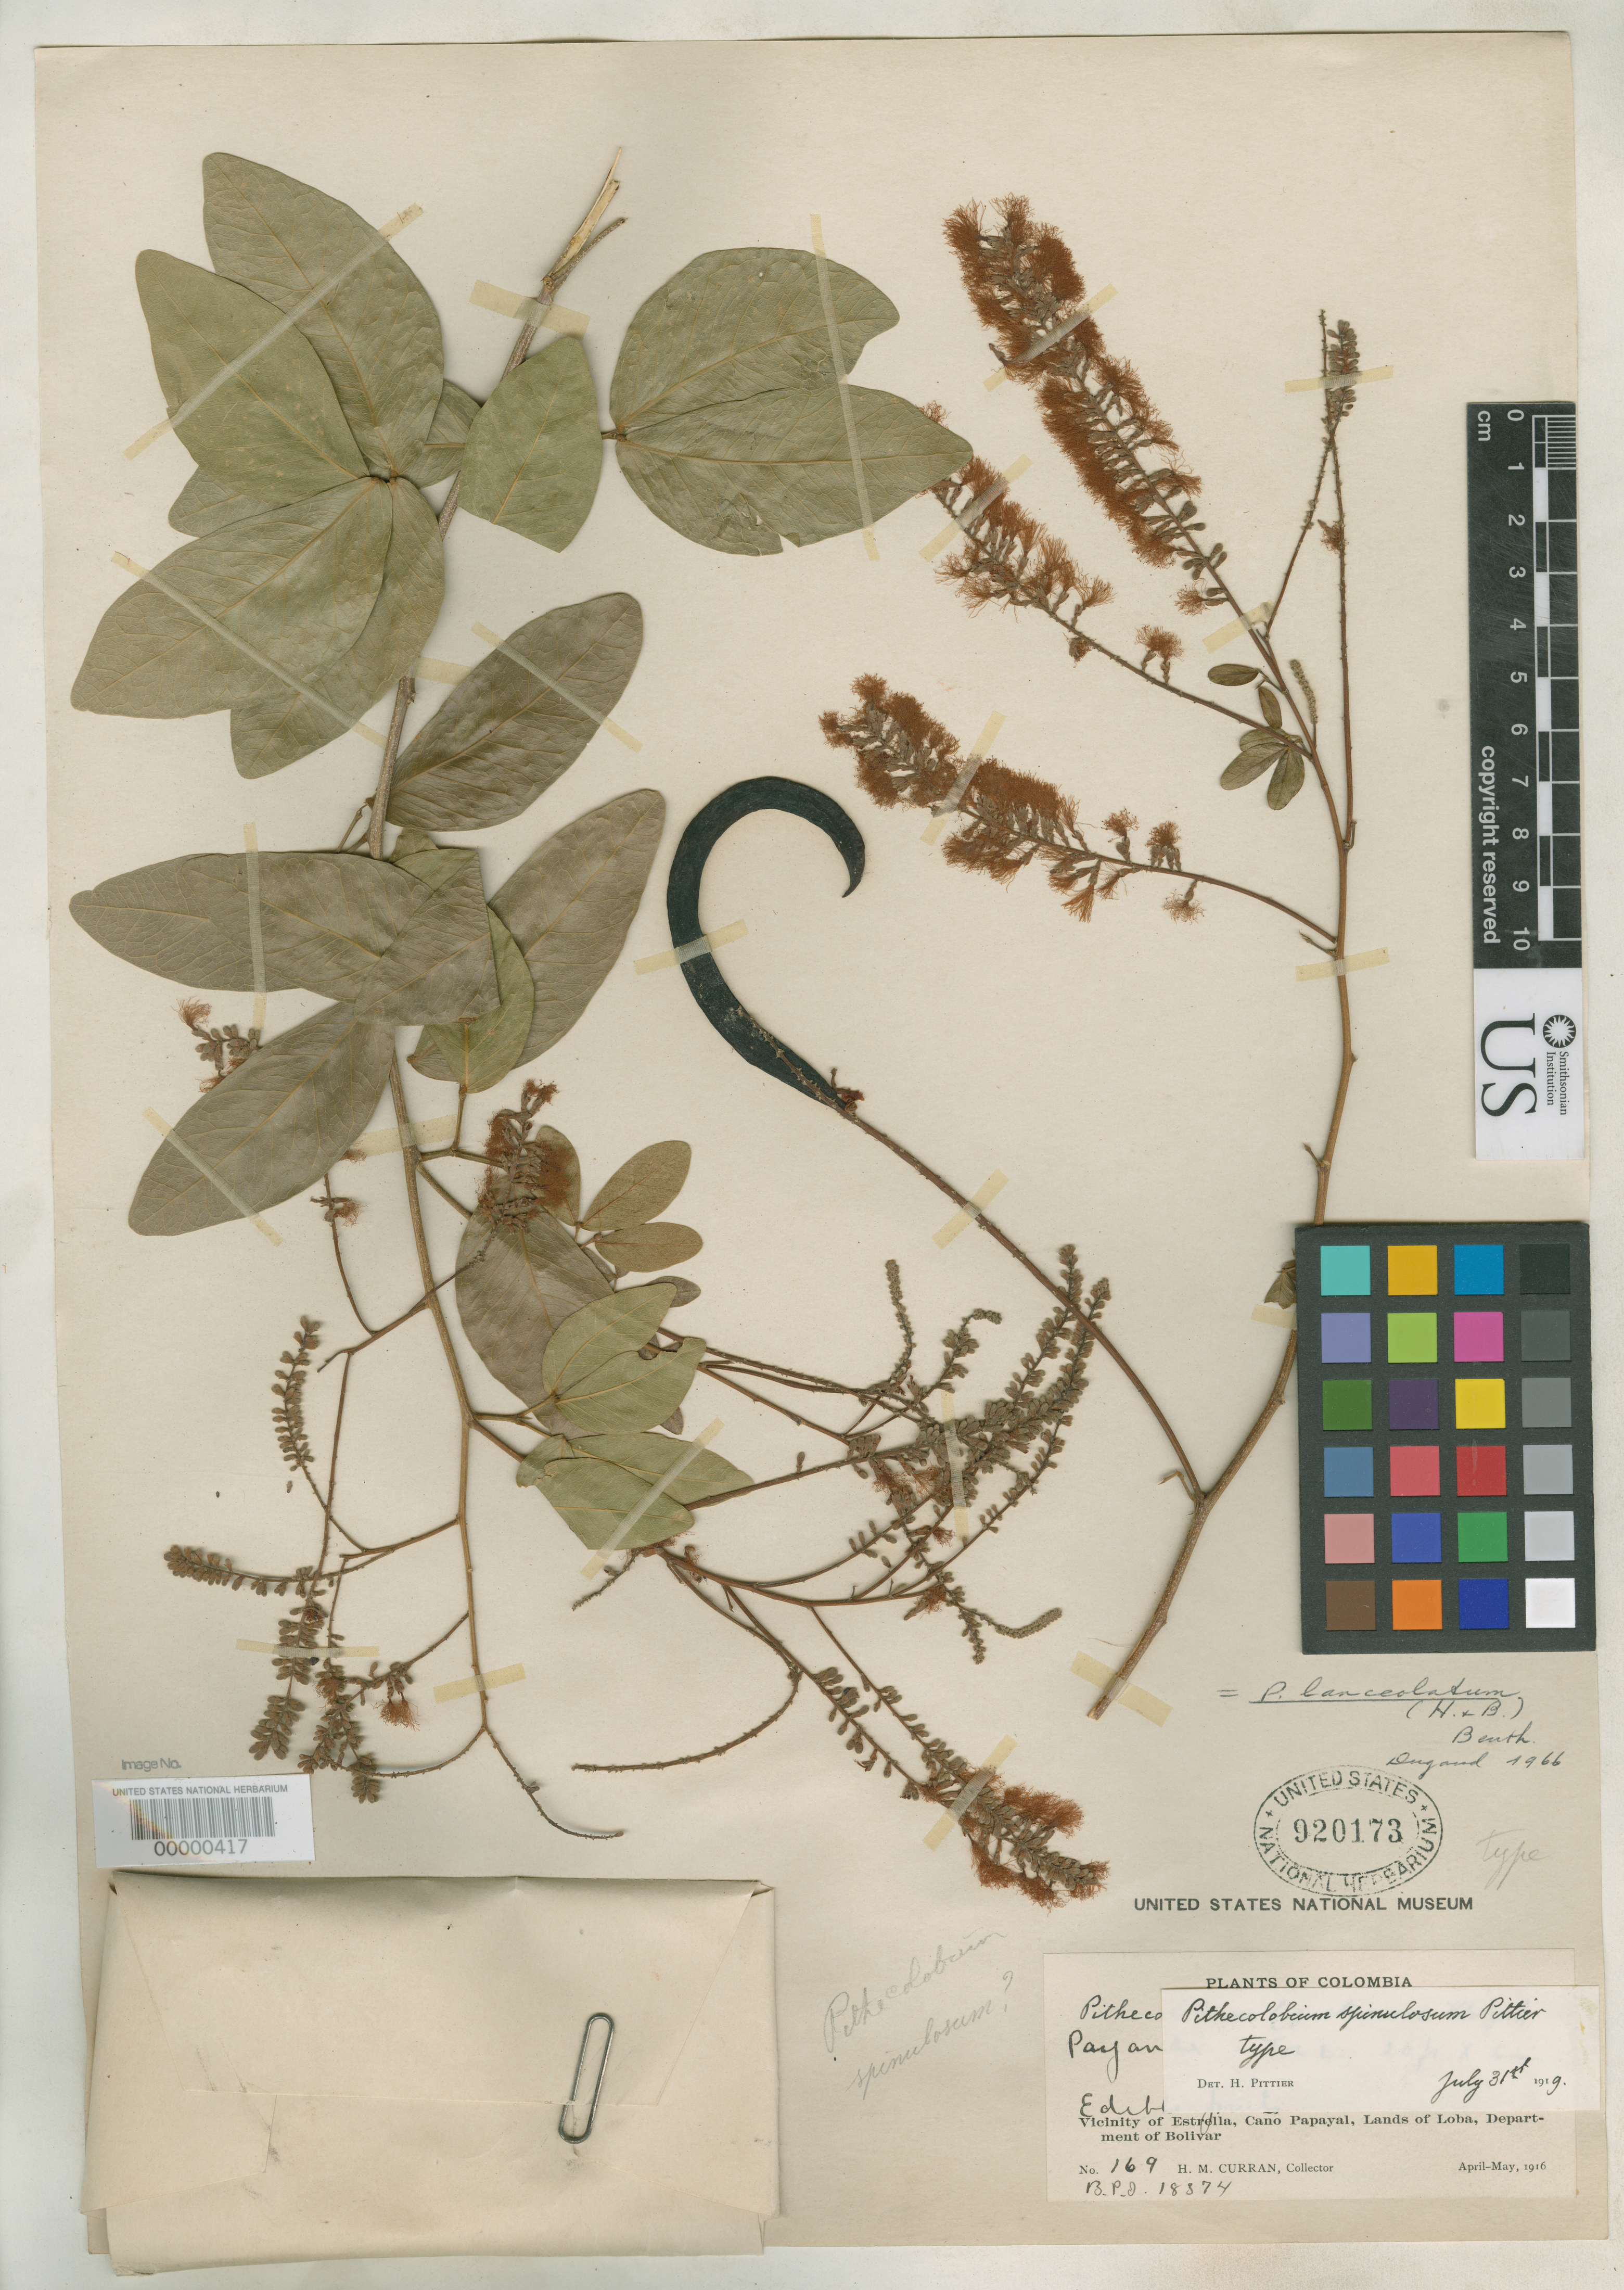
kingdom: Plantae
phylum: Tracheophyta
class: Magnoliopsida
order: Fabales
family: Fabaceae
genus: Pithecellobium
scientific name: Pithecellobium spinulosum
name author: Pittier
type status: Holotype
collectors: H. M. Curran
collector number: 169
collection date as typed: Apr 1916 or -- May 1916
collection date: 1916-04 or 1916-05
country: Colombia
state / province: Bolívar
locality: Lands of Loba.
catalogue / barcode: US 920173